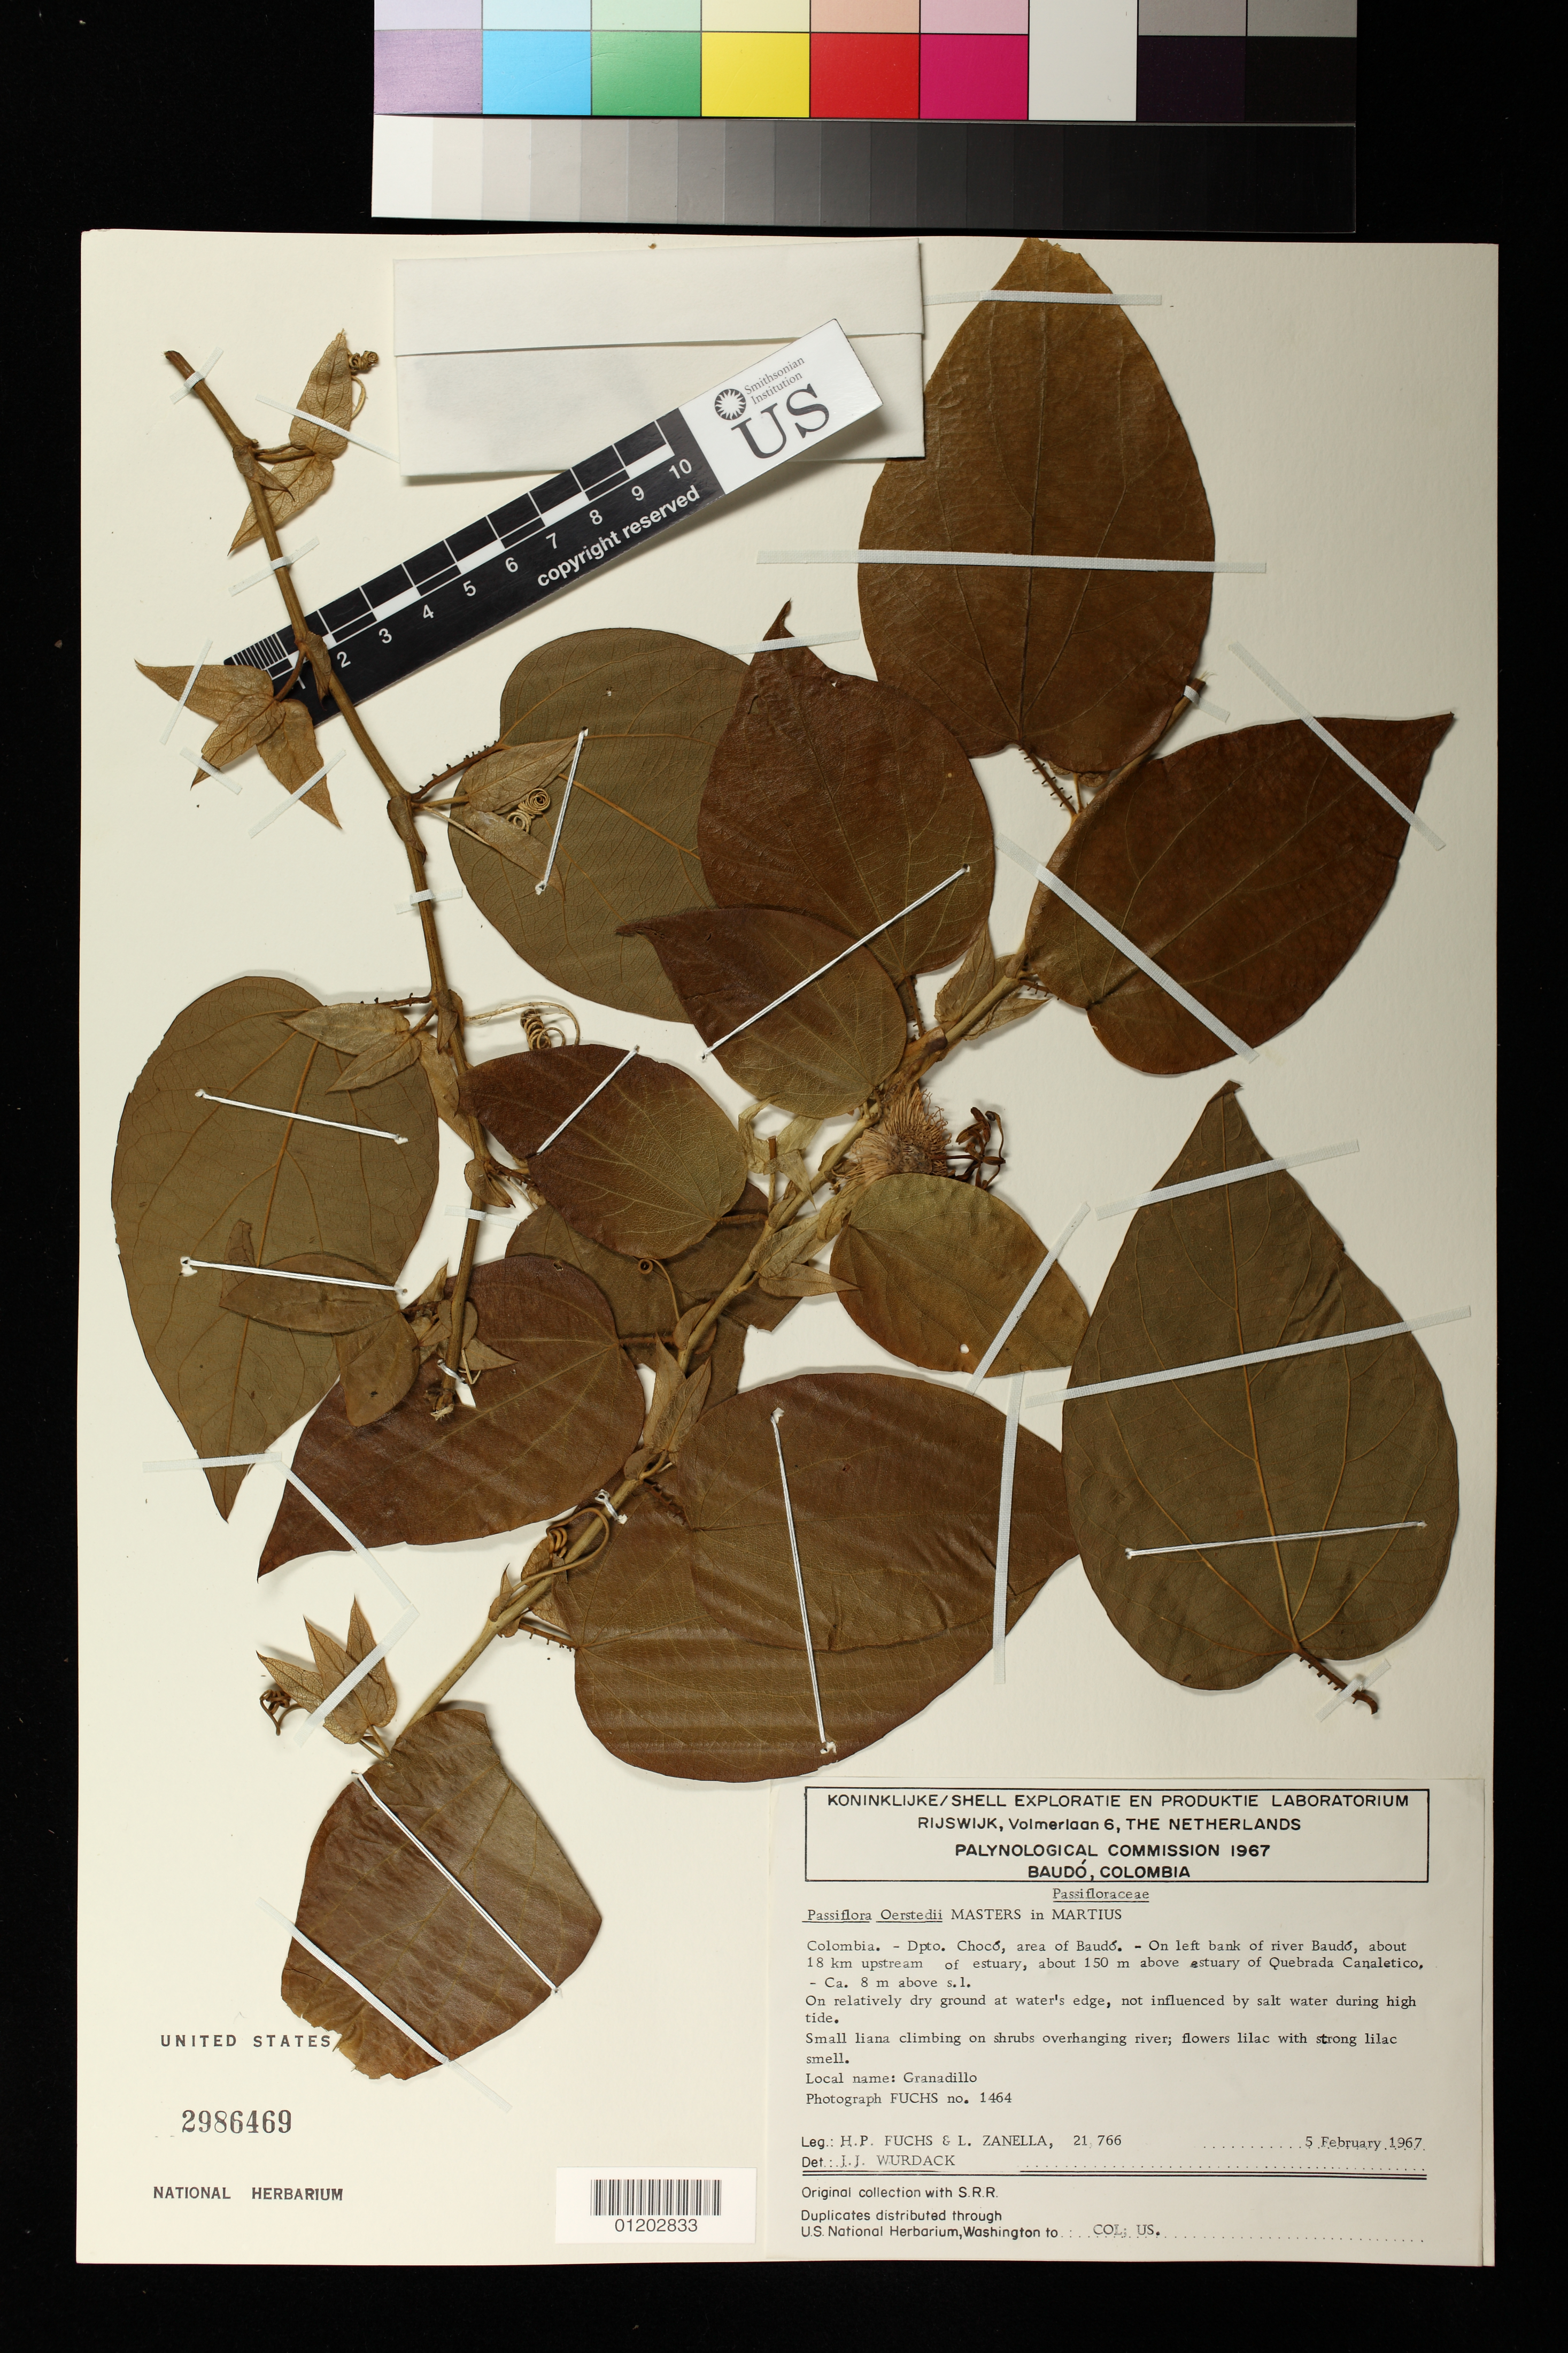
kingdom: Plantae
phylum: Tracheophyta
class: Magnoliopsida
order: Malpighiales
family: Passifloraceae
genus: Passiflora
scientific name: Passiflora oerstedii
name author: Mast. in Mart.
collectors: H. P. Fuchs & L. Zanella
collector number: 21766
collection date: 1967-02-05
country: Colombia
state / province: Chocó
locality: Area of Baudo. On left bank of river Baudo, about 18 km upstream of estuary, about 150 m above estuary of Quebrada Canaletico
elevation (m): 8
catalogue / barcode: US 2986469